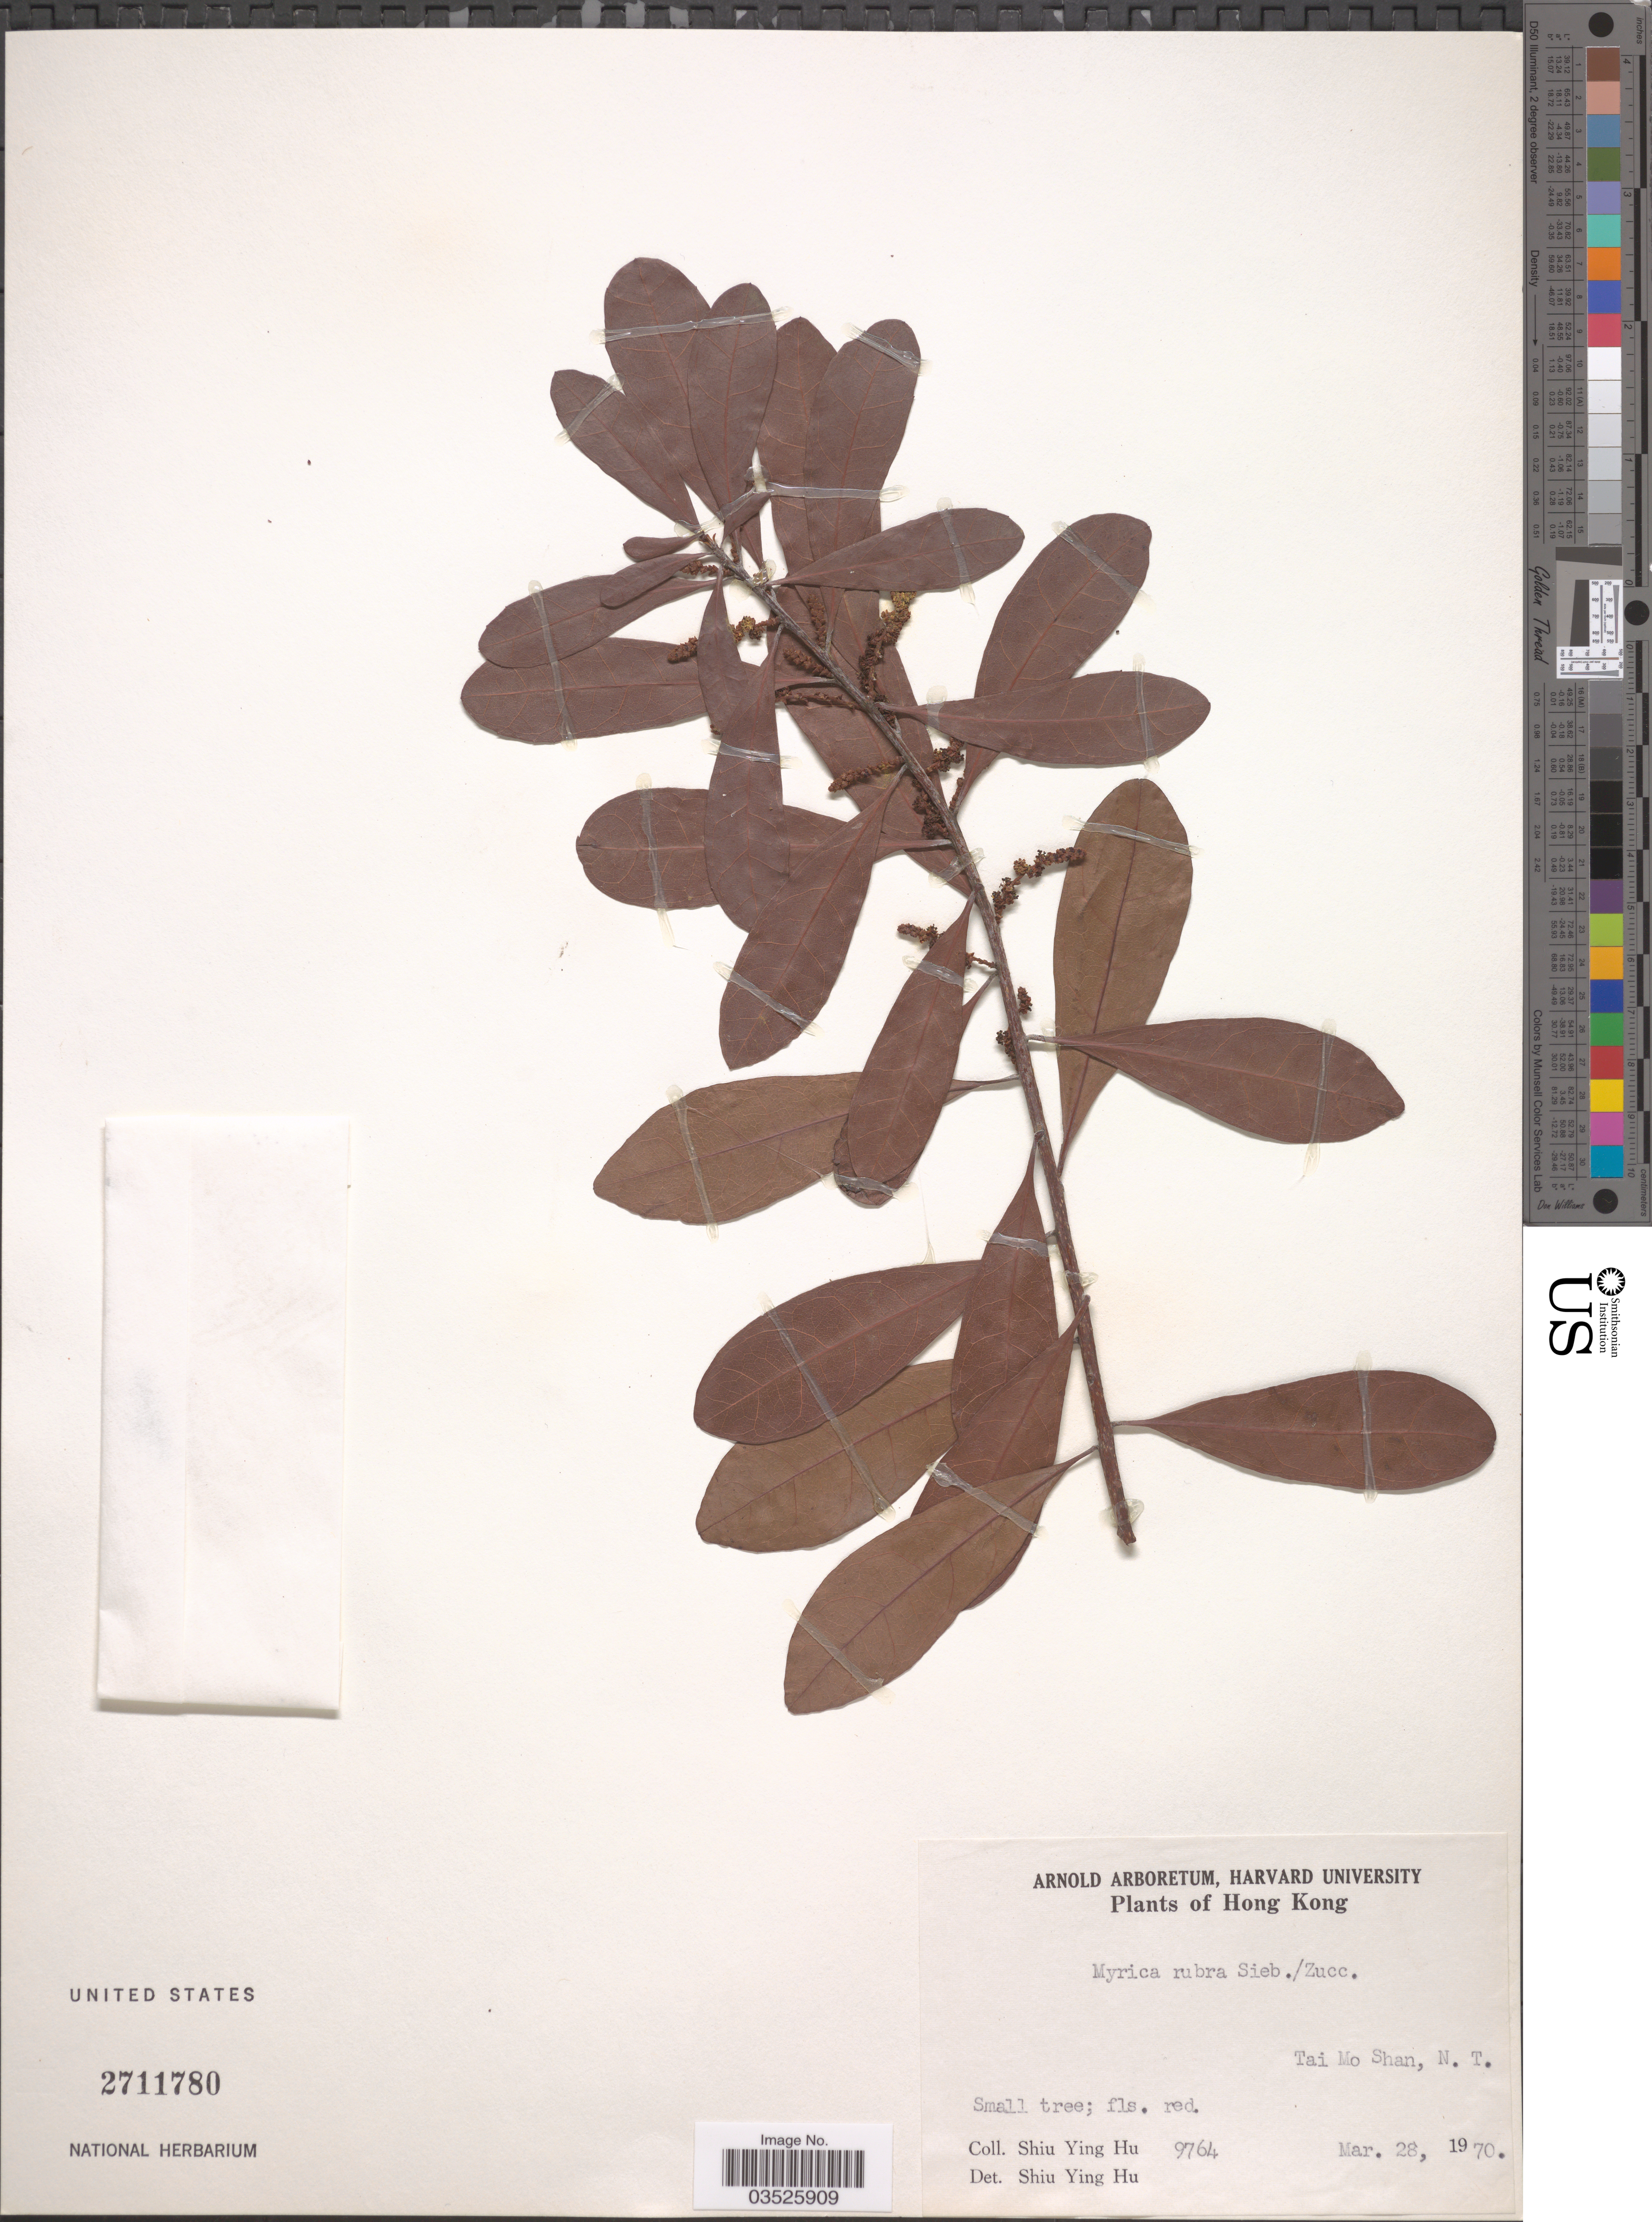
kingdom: Plantae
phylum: Tracheophyta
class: Magnoliopsida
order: Fagales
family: Myricaceae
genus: Morella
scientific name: Morella rubra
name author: Lour.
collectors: S. Y. Hu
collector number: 9764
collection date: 1970-03-28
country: China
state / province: Hong Kong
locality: Tai Mo Shan, N.T.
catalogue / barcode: US 2711780